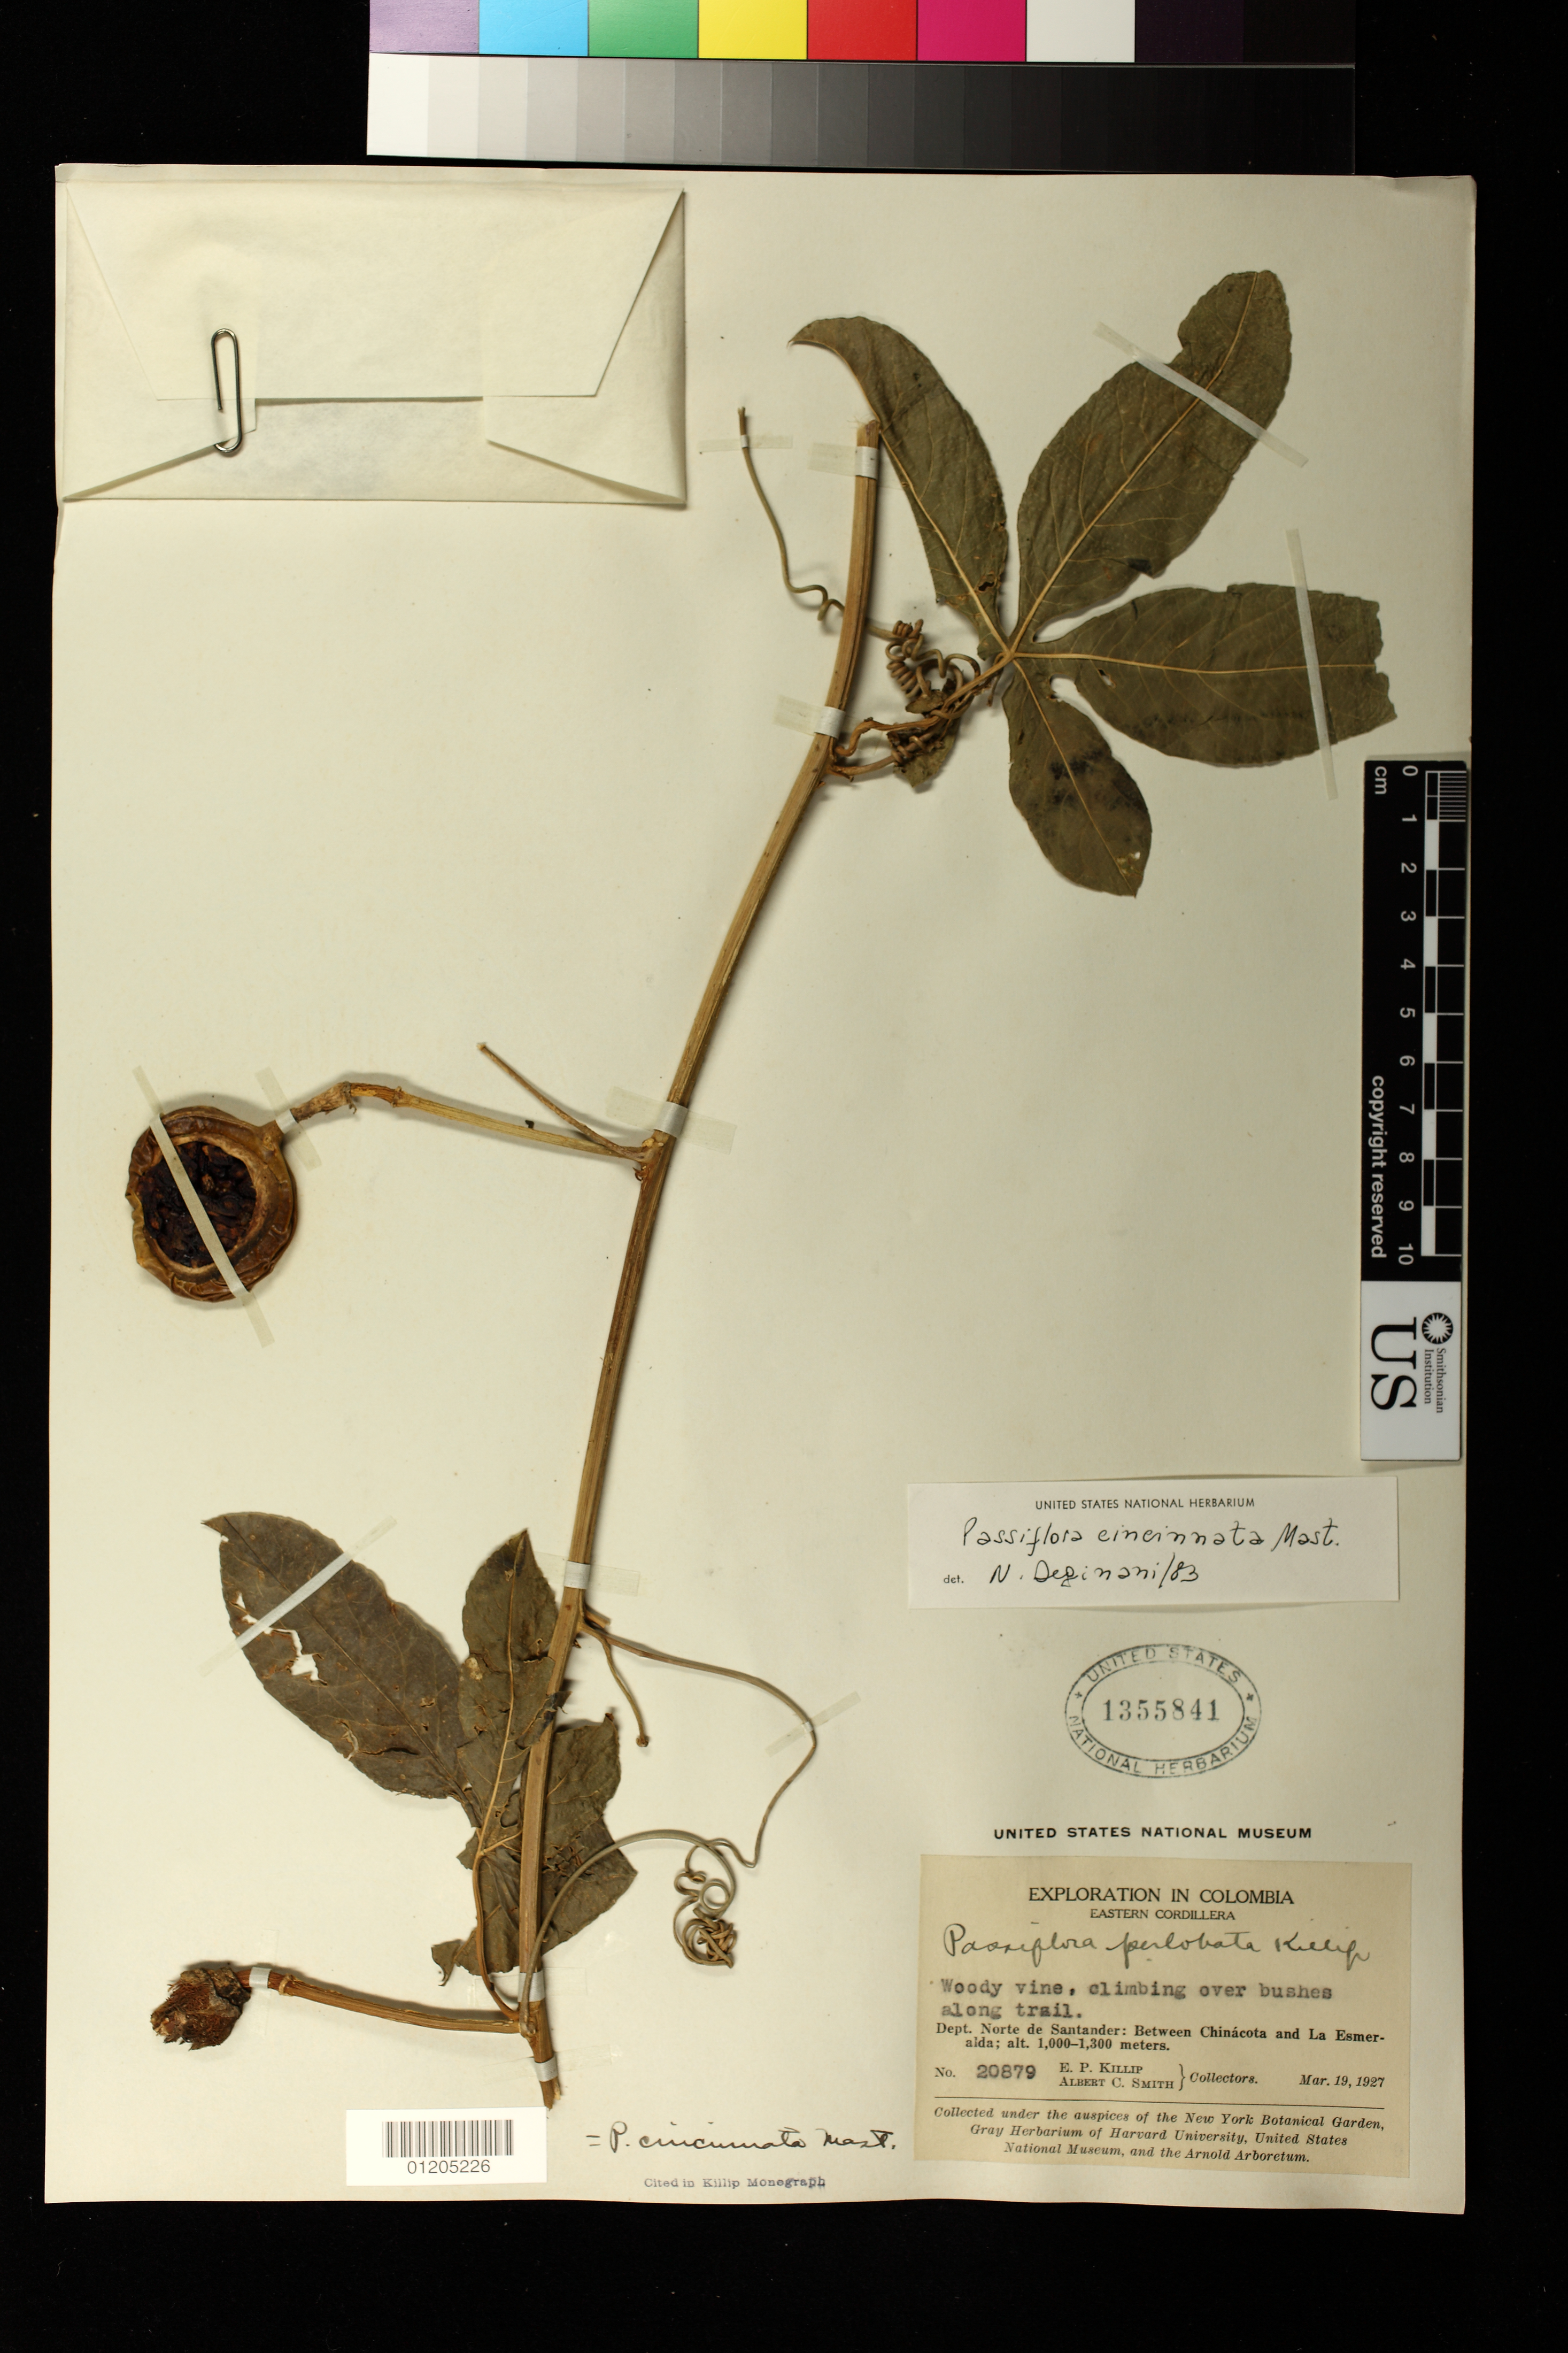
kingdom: Plantae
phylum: Tracheophyta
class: Magnoliopsida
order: Malpighiales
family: Passifloraceae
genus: Passiflora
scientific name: Passiflora cincinnata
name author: Mast.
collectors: E. P. Killip & A. C. Smith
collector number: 20879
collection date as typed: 19 Mar 1927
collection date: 1927-03-19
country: Colombia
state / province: Norte de Santander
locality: Between ChináCota and La Esmeralda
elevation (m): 1000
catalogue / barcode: US 1355841